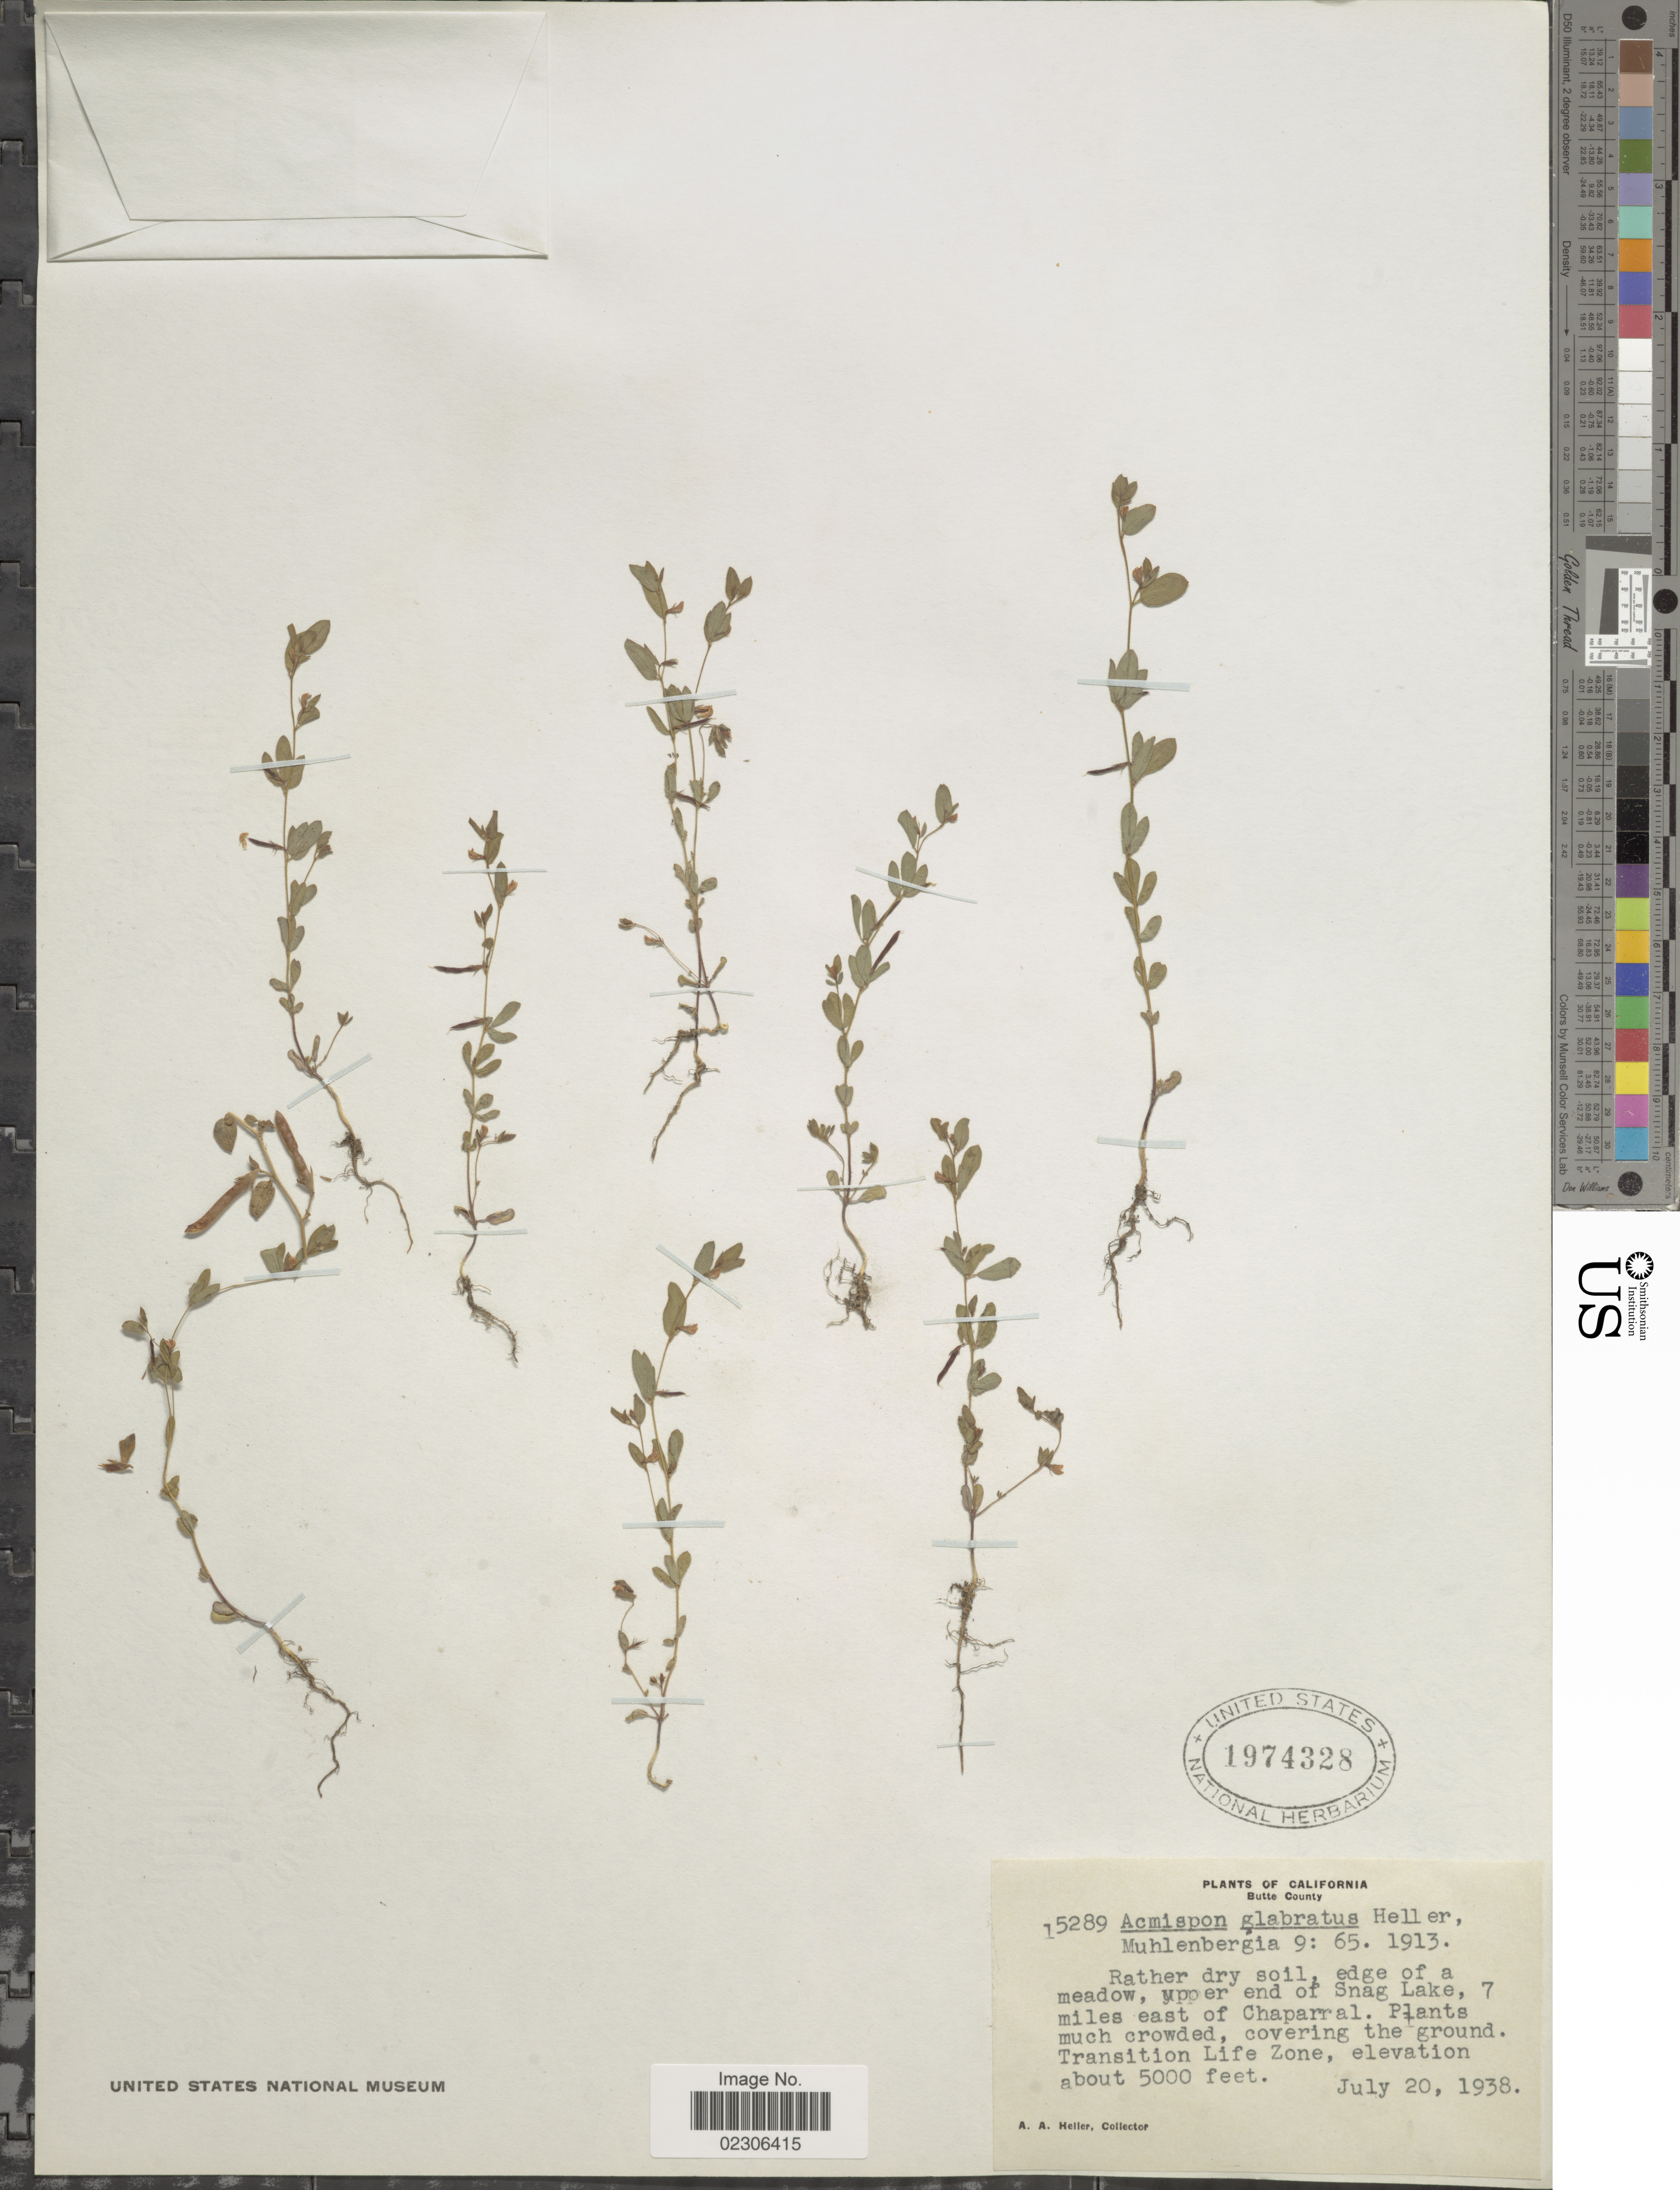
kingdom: Plantae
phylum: Tracheophyta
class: Magnoliopsida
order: Fabales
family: Fabaceae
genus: Acmispon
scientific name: Acmispon americanus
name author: (Nutt.) Rydb.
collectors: A. A. Heller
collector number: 15289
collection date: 1938-07-20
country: United States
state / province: California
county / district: Butte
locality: Butte County, edge of a meadow, upper end of Snag Lake, 7 miles east of Chaparral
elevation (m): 1524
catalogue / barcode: US 1974328